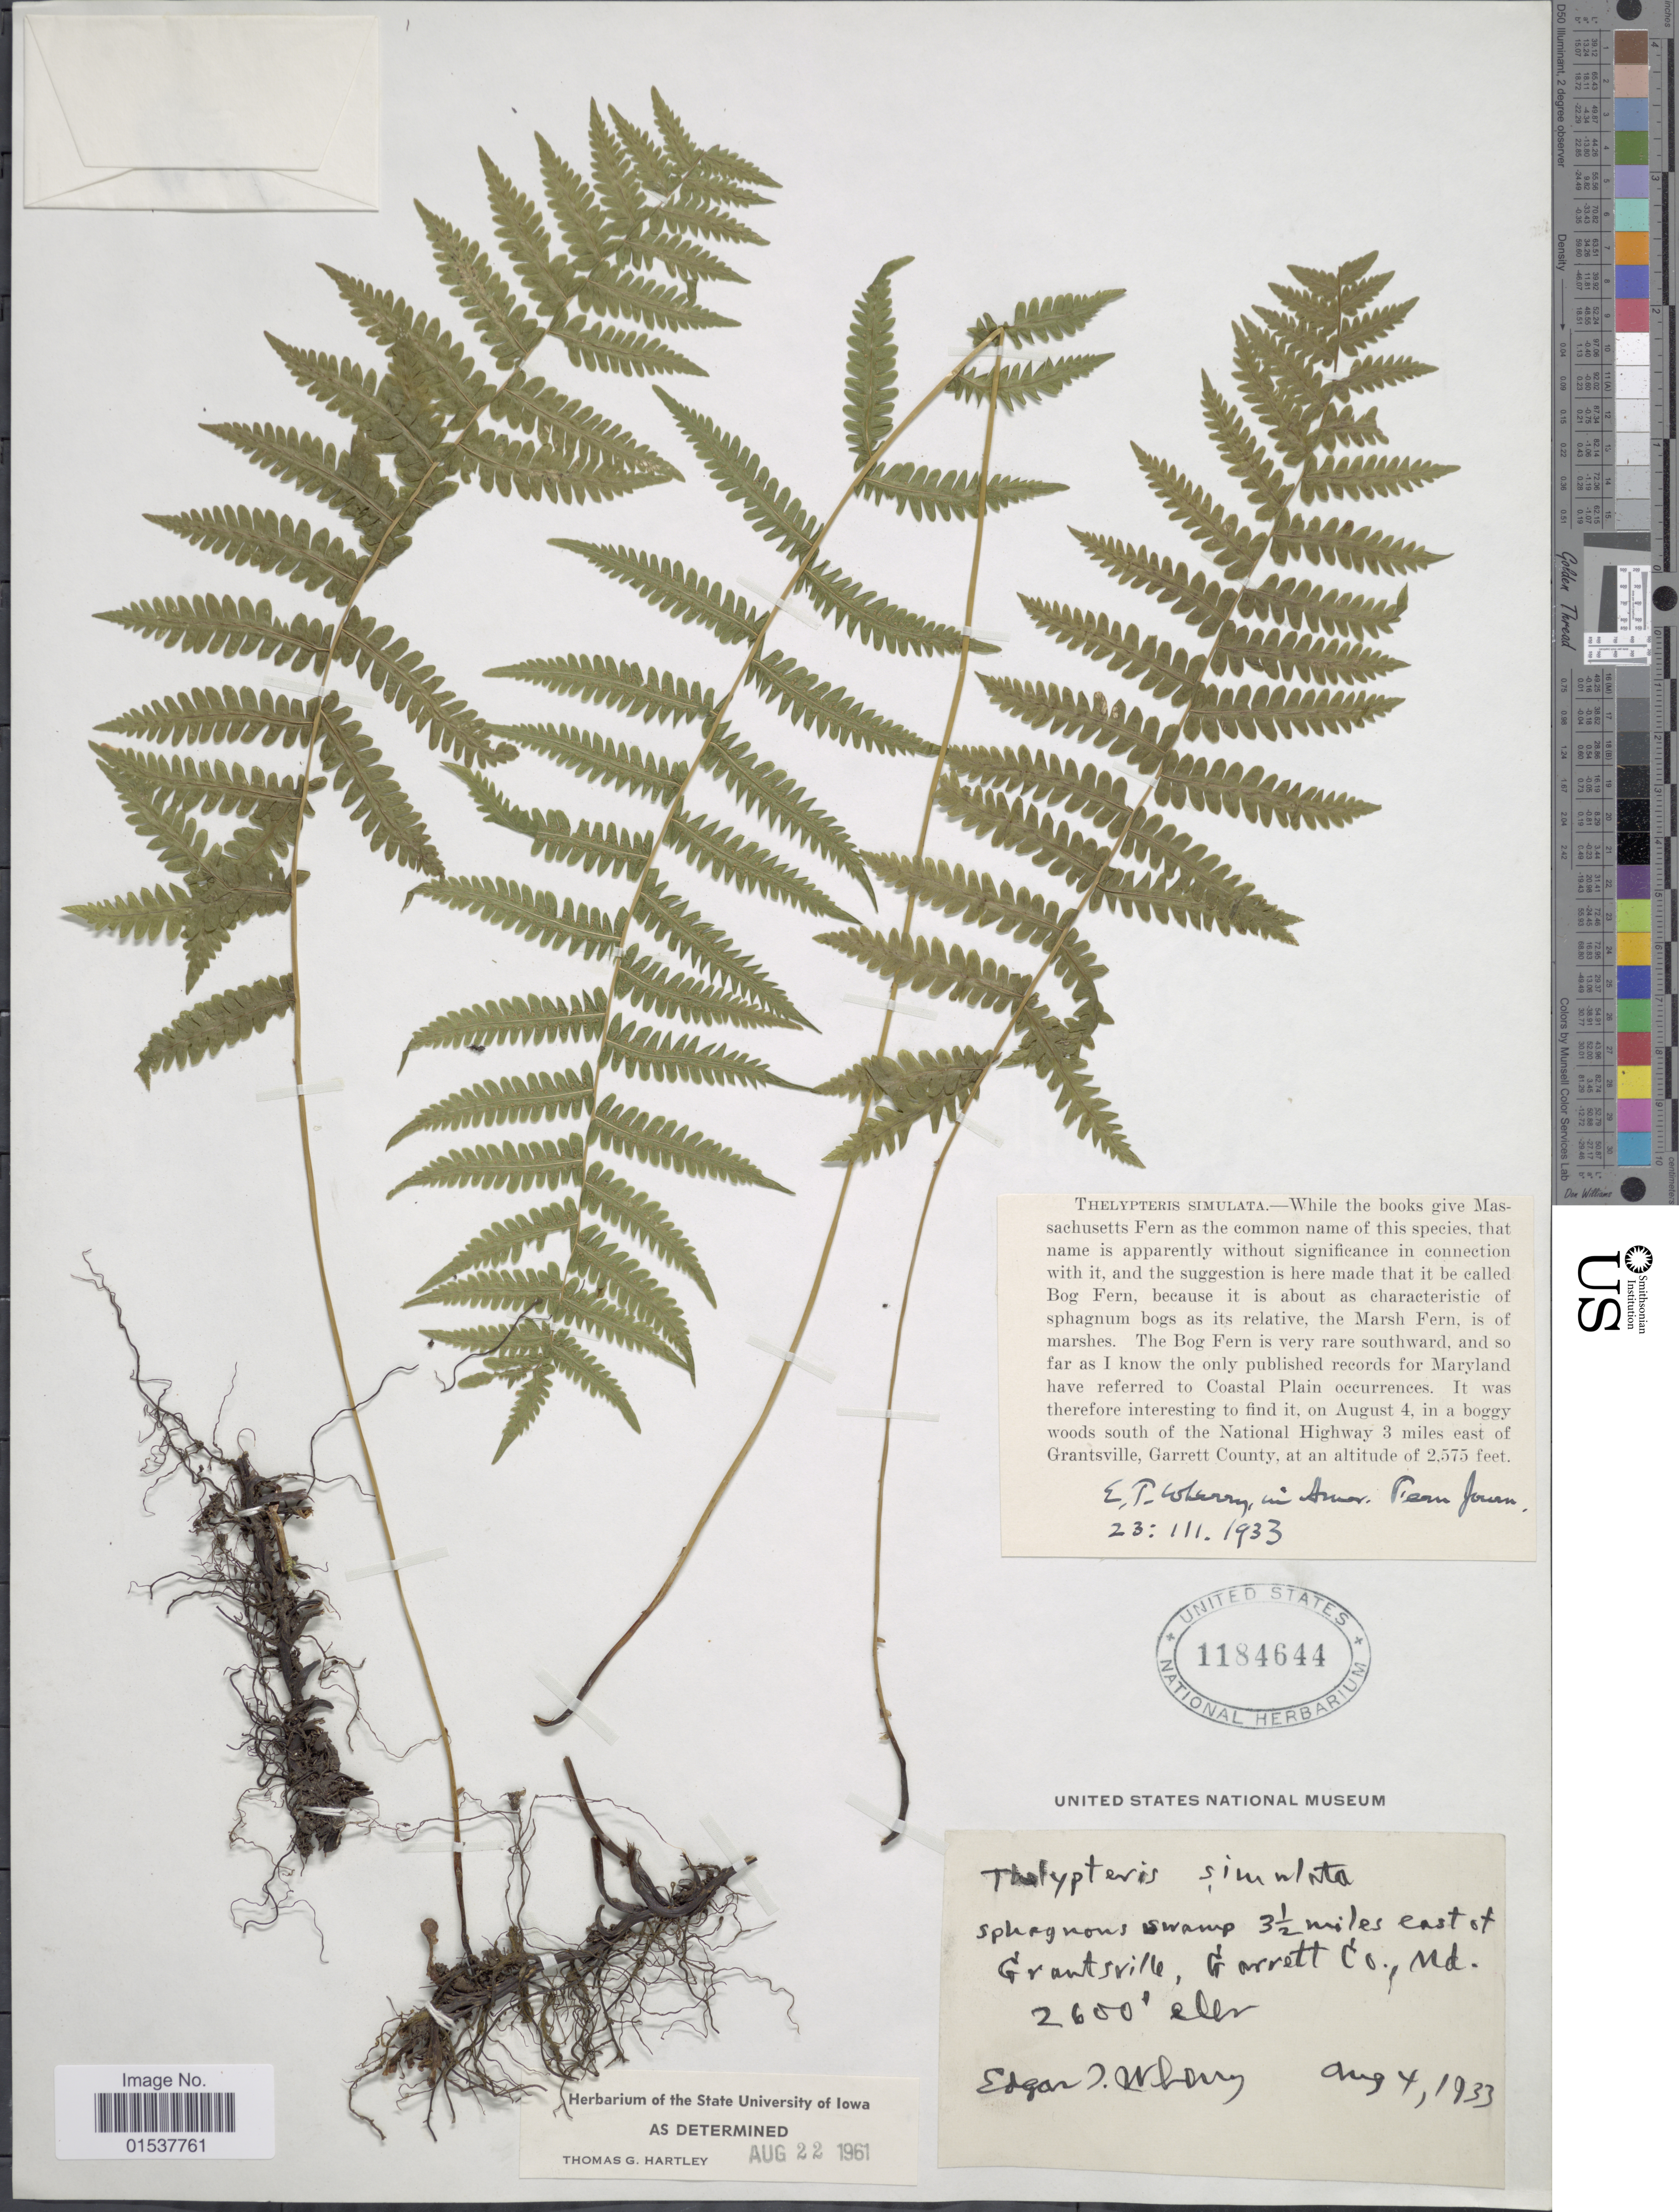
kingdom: Plantae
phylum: Tracheophyta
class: Polypodiopsida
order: Polypodiales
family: Thelypteridaceae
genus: Parathelypteris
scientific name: Parathelypteris simulata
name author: (Davenp.) Holttum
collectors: E. T. Wherry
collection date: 1933-08-04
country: United States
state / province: Maryland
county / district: Garrett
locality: Coastal Plain, south of the National Highway, Sphagnous swamp 3 1/2 miles east of Grantsville, Garrett Co., Md.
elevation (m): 792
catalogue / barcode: US 1184644